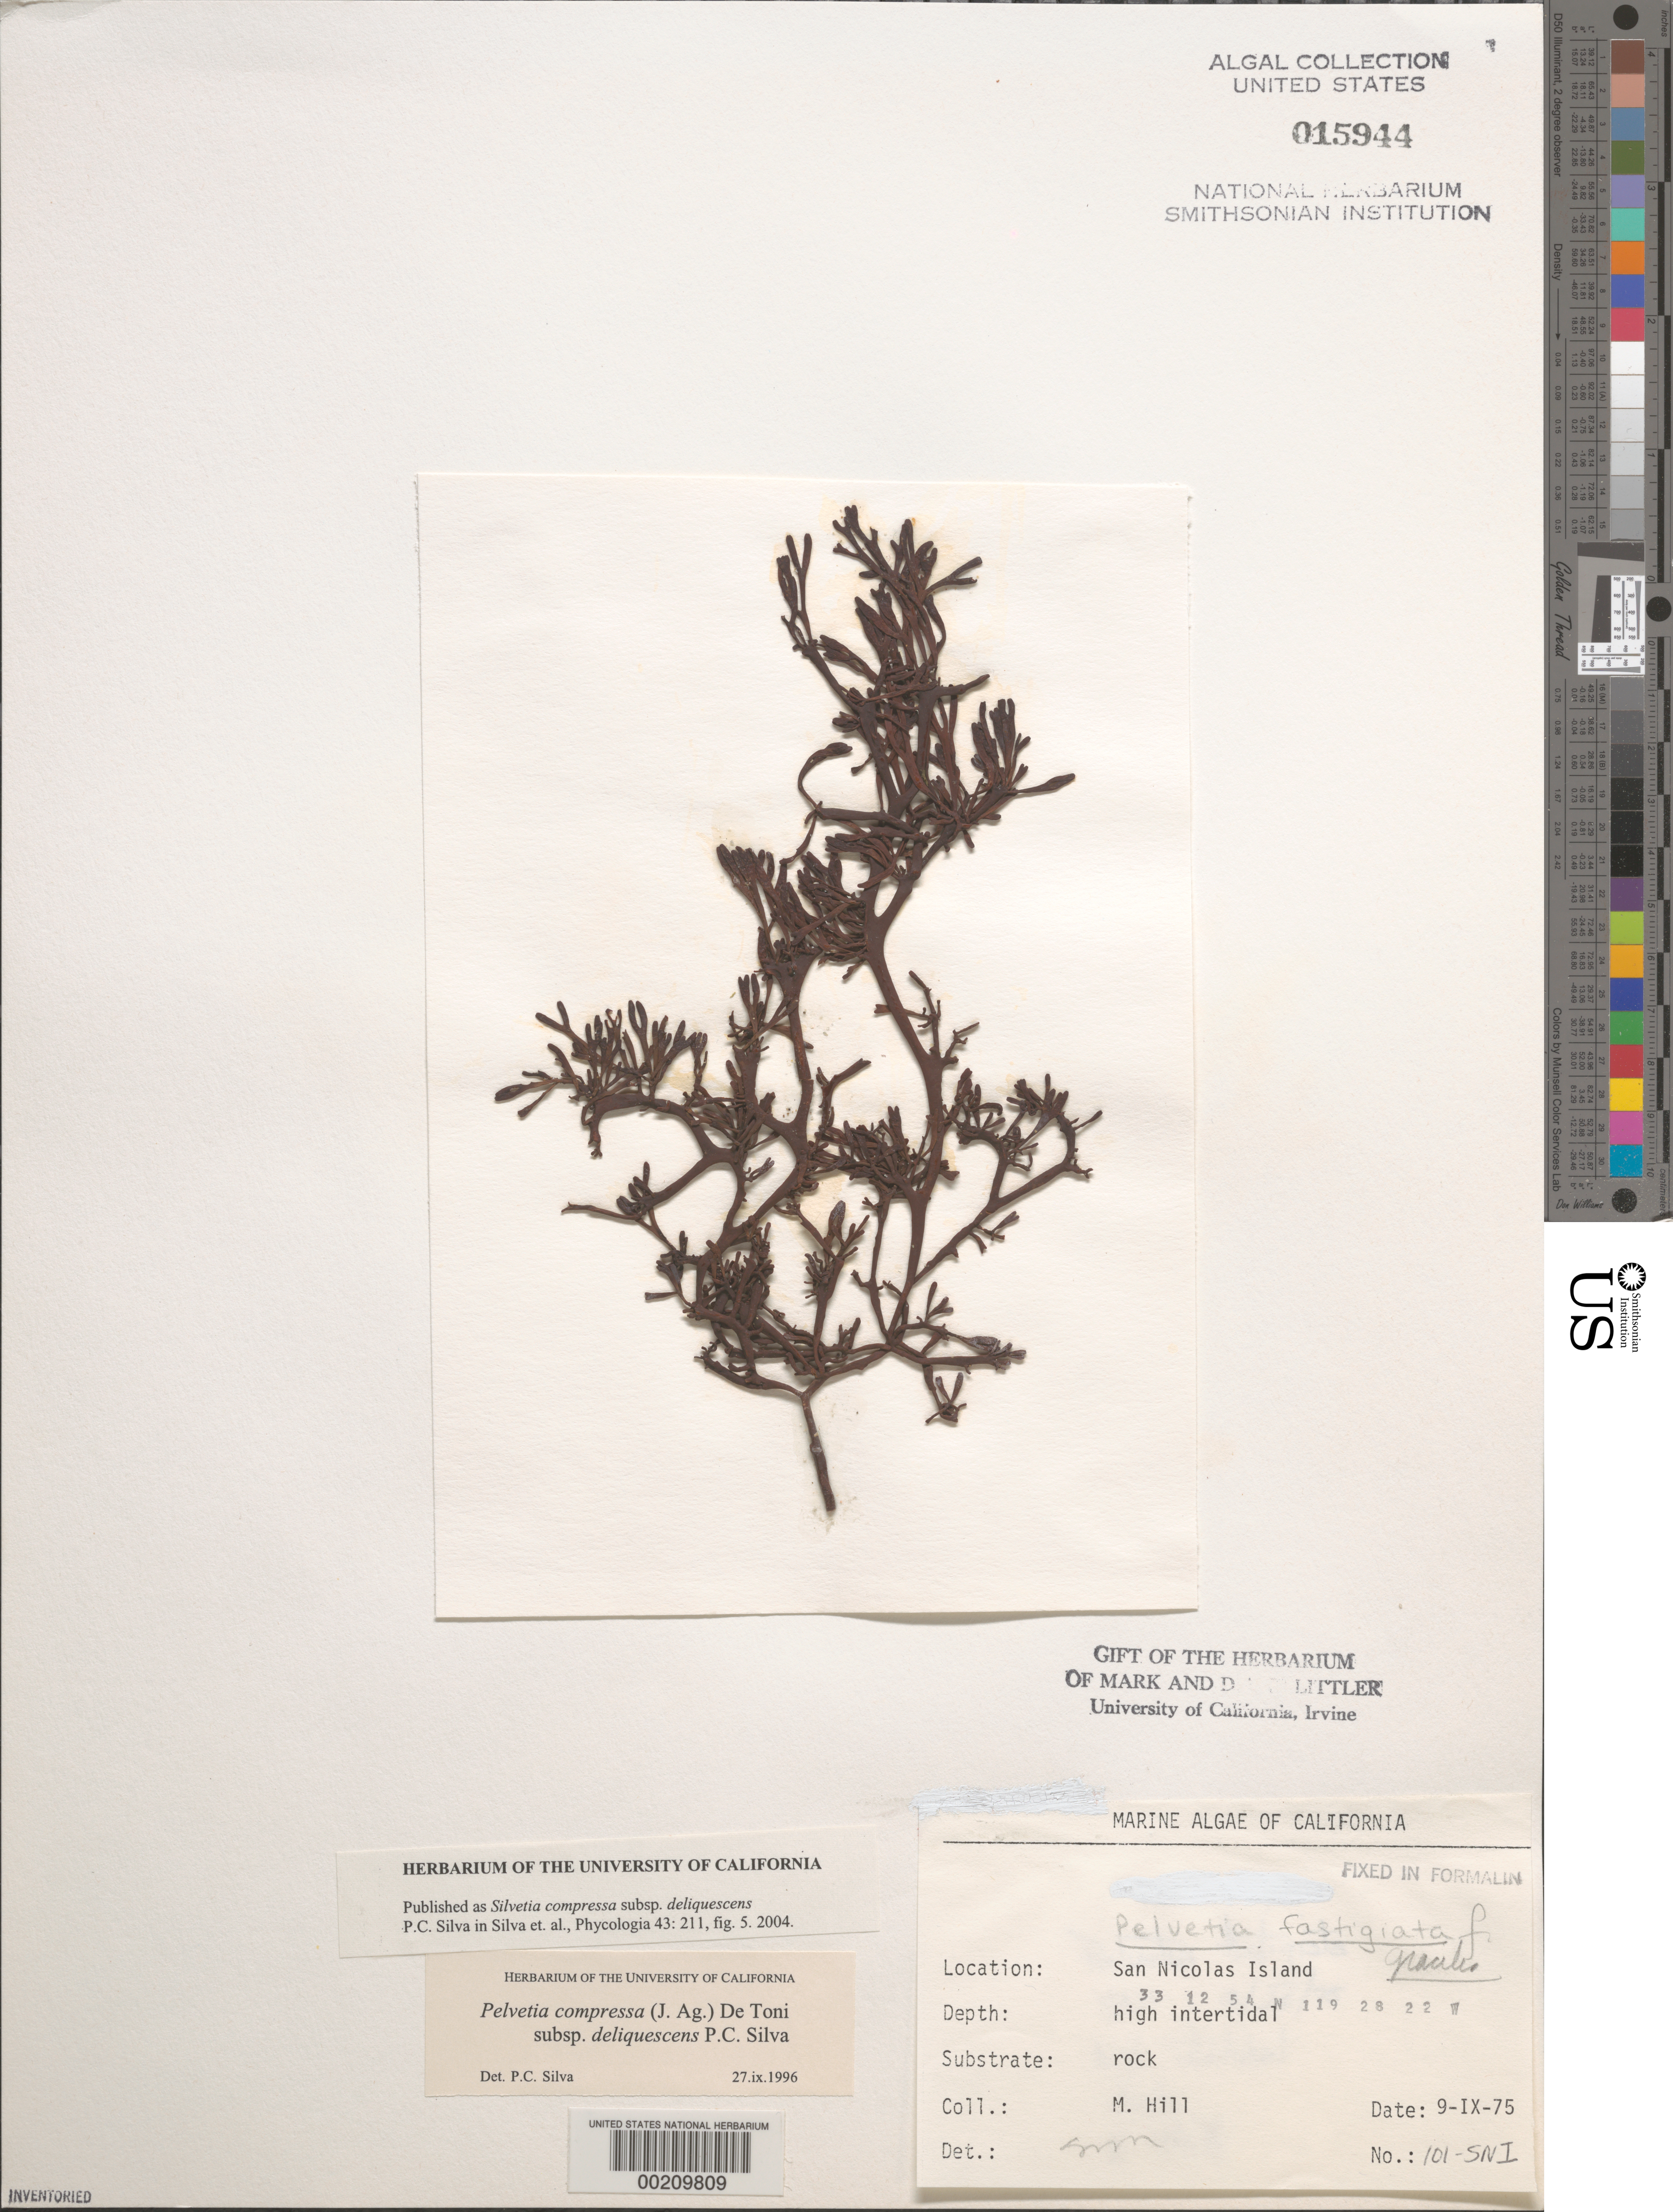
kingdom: Chromista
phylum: Ochrophyta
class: Phaeophyceae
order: Fucales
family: Fucaceae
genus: Silvetia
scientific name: Silvetia compressa subsp. deliquescens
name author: P.C. Silva in P.C. Silva et al.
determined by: Silva, P. C.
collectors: M. Hill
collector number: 101-SNI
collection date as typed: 09 Sep 1975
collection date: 1975-09-09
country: United States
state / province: California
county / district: Ventura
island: San Nicolas Island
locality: Dutch Harbor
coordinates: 33 12'54"N, 119 28'22"W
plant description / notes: BLM-SOCALBIGHT Rocky Intertidal Survey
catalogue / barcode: US 15944